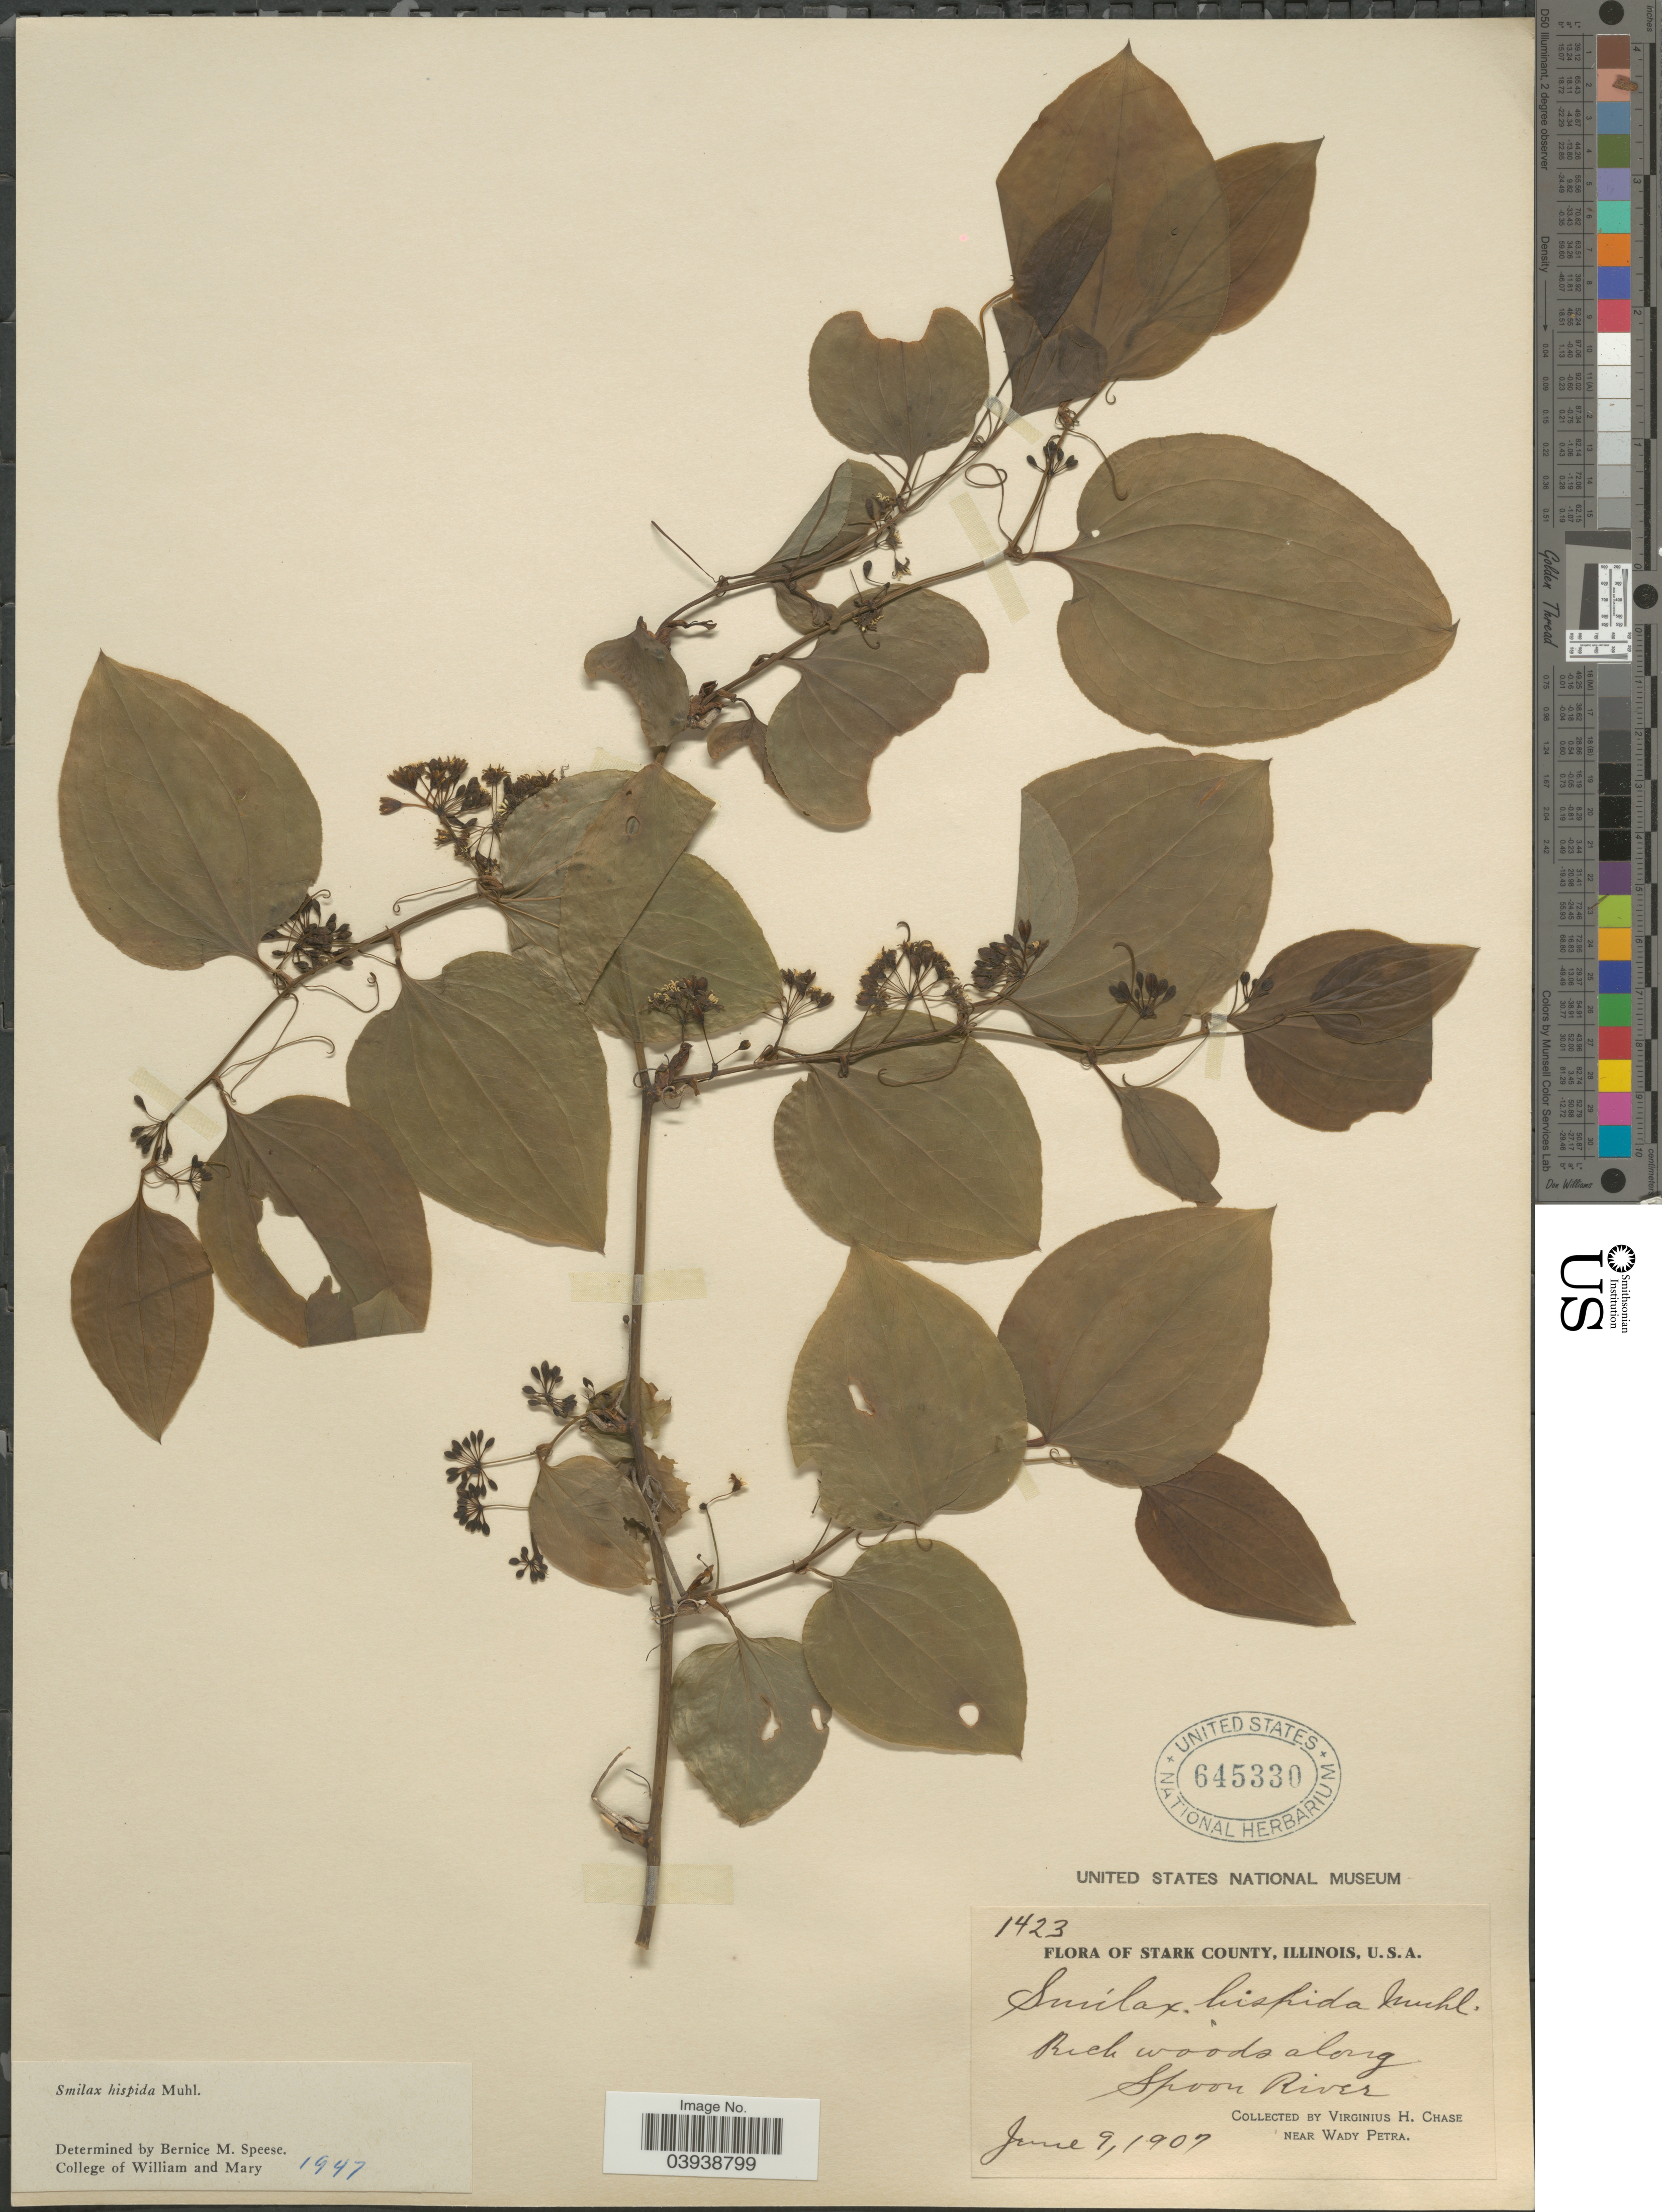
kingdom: Plantae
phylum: Tracheophyta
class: Liliopsida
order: Liliales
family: Smilacaceae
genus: Smilax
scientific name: Smilax hispida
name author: Raf.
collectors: V. H. Chase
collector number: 1423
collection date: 1907-06-09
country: United States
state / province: Illinois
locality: Stark County. Along Spoon River. Near Wady Petra.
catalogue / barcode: US 645330